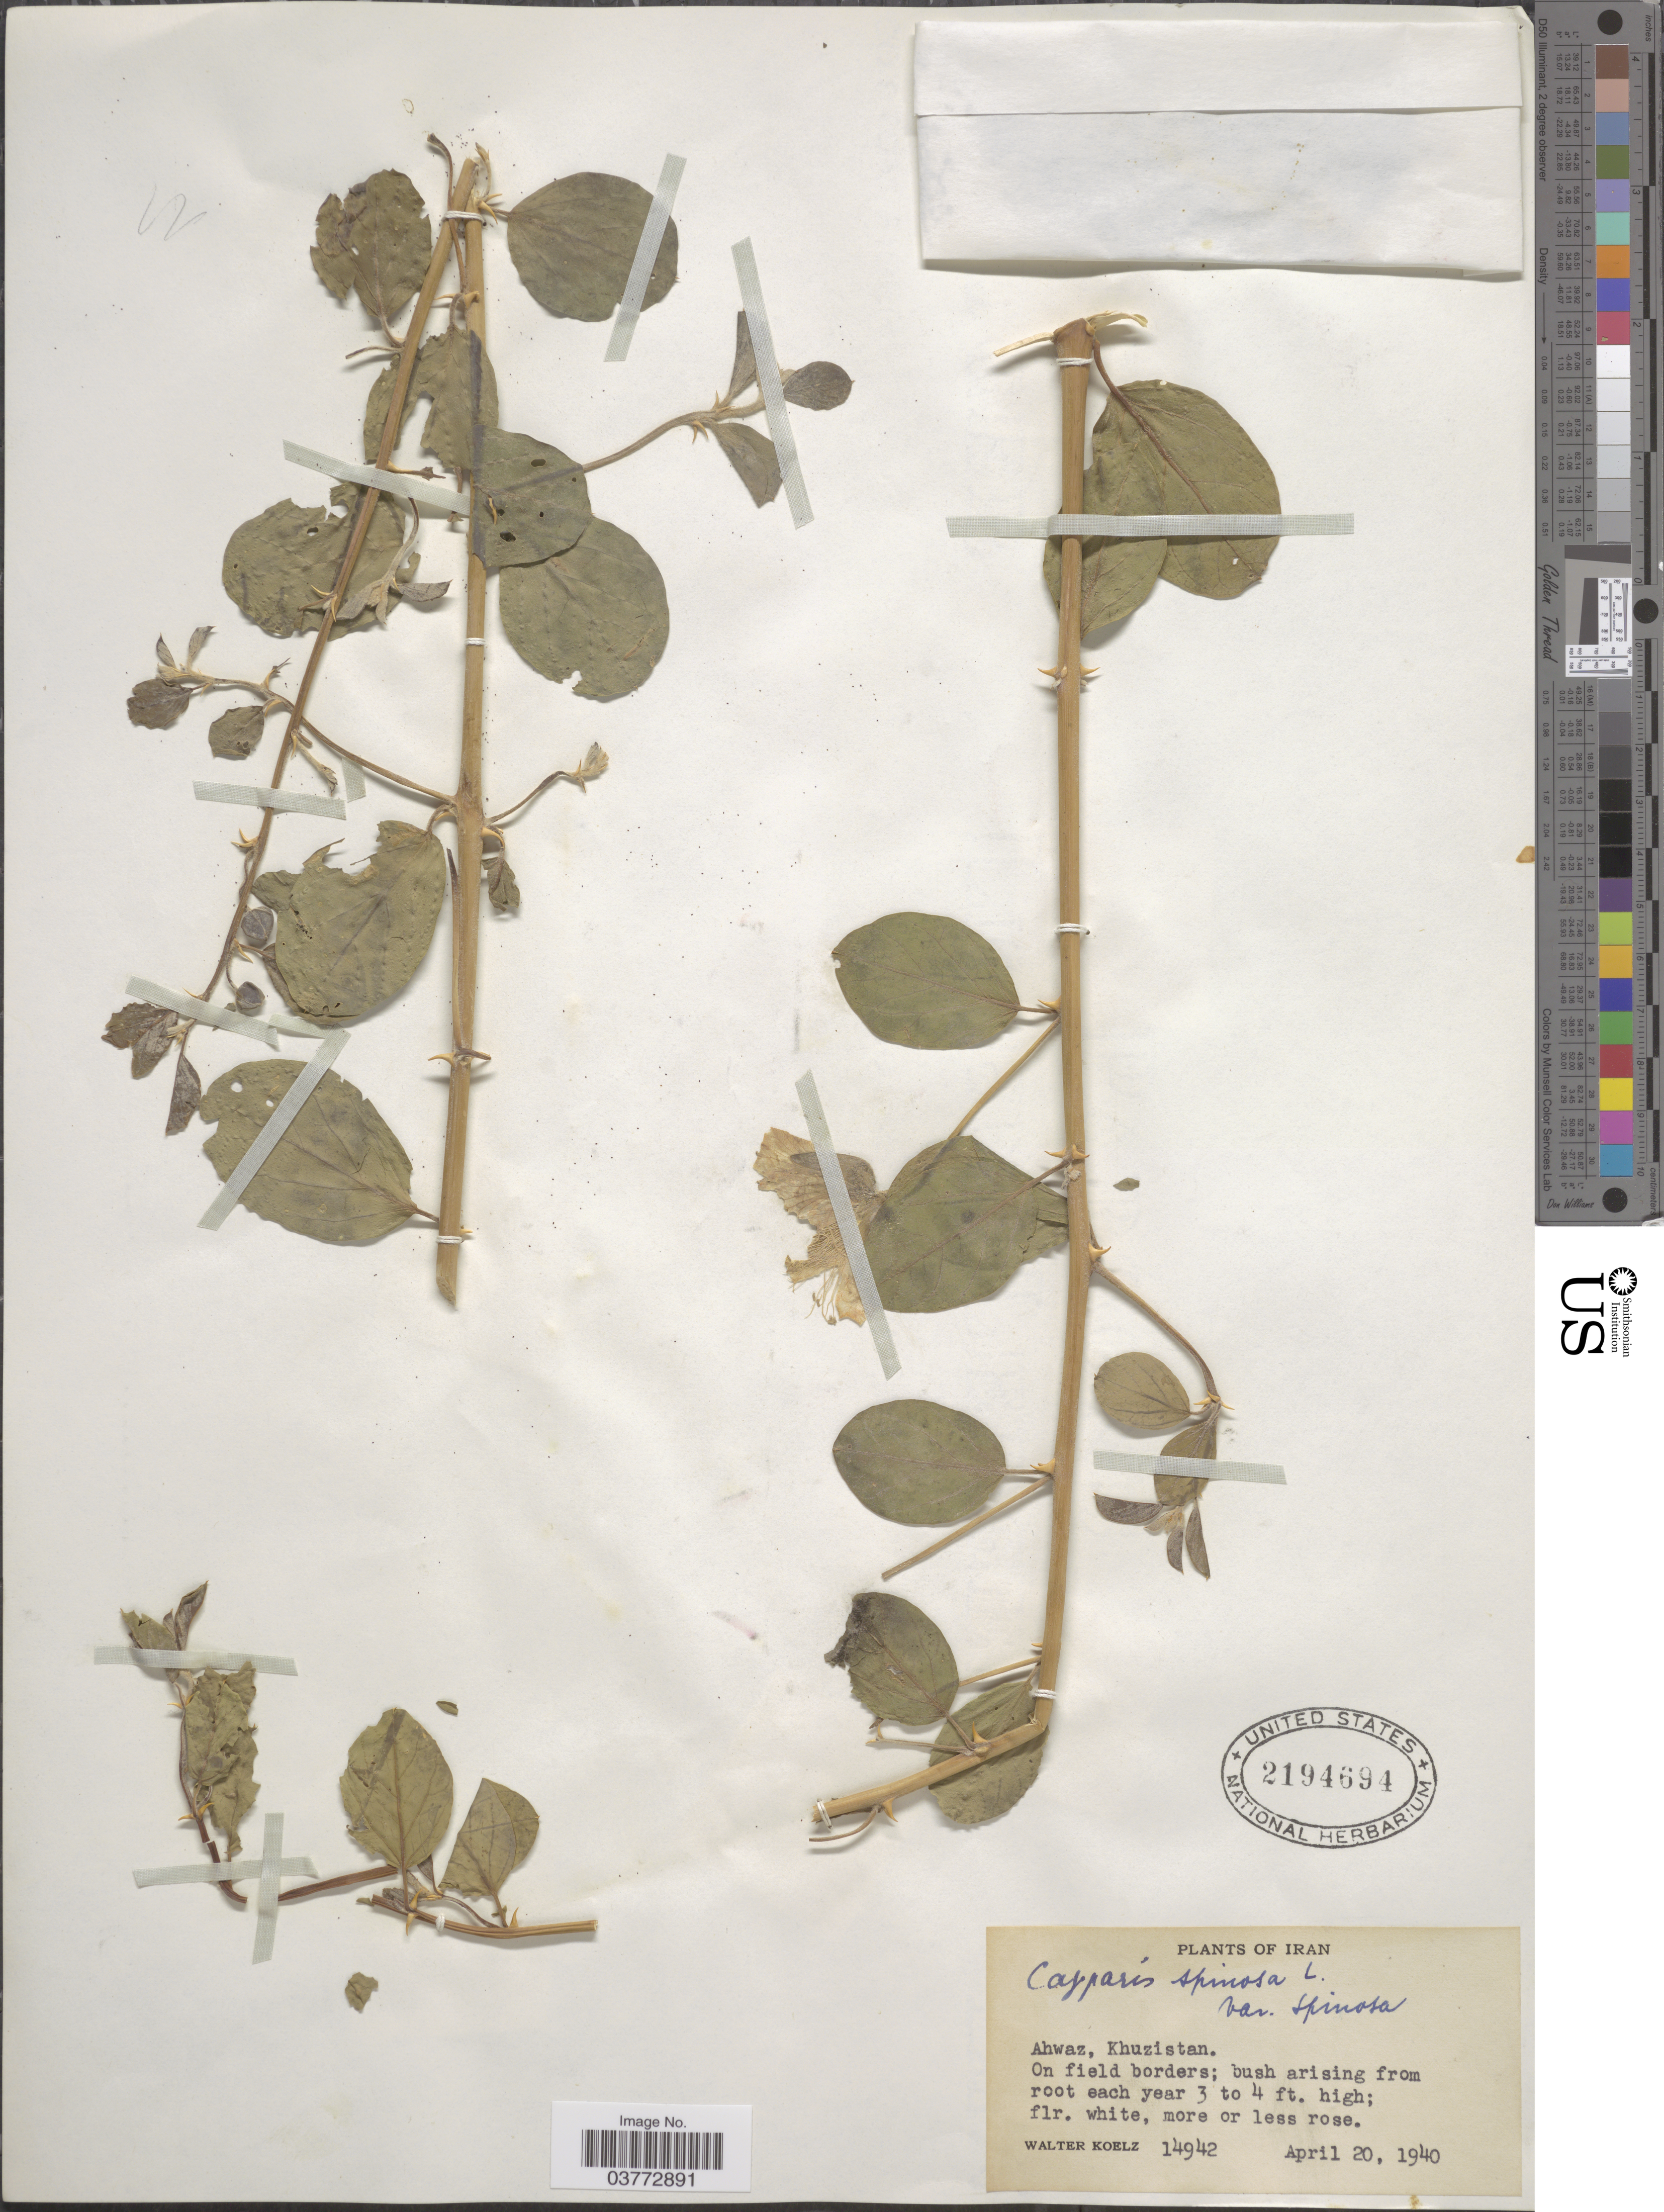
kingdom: Plantae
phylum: Tracheophyta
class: Magnoliopsida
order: Brassicales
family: Capparaceae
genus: Capparis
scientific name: Capparis sicula subsp. sicula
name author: Veill. ex Duhamel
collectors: W. N. Koelz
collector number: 14942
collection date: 1940-04-20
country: Iran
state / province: Khuzestan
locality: Ahwaz, Khuzistan.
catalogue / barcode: US 2194694